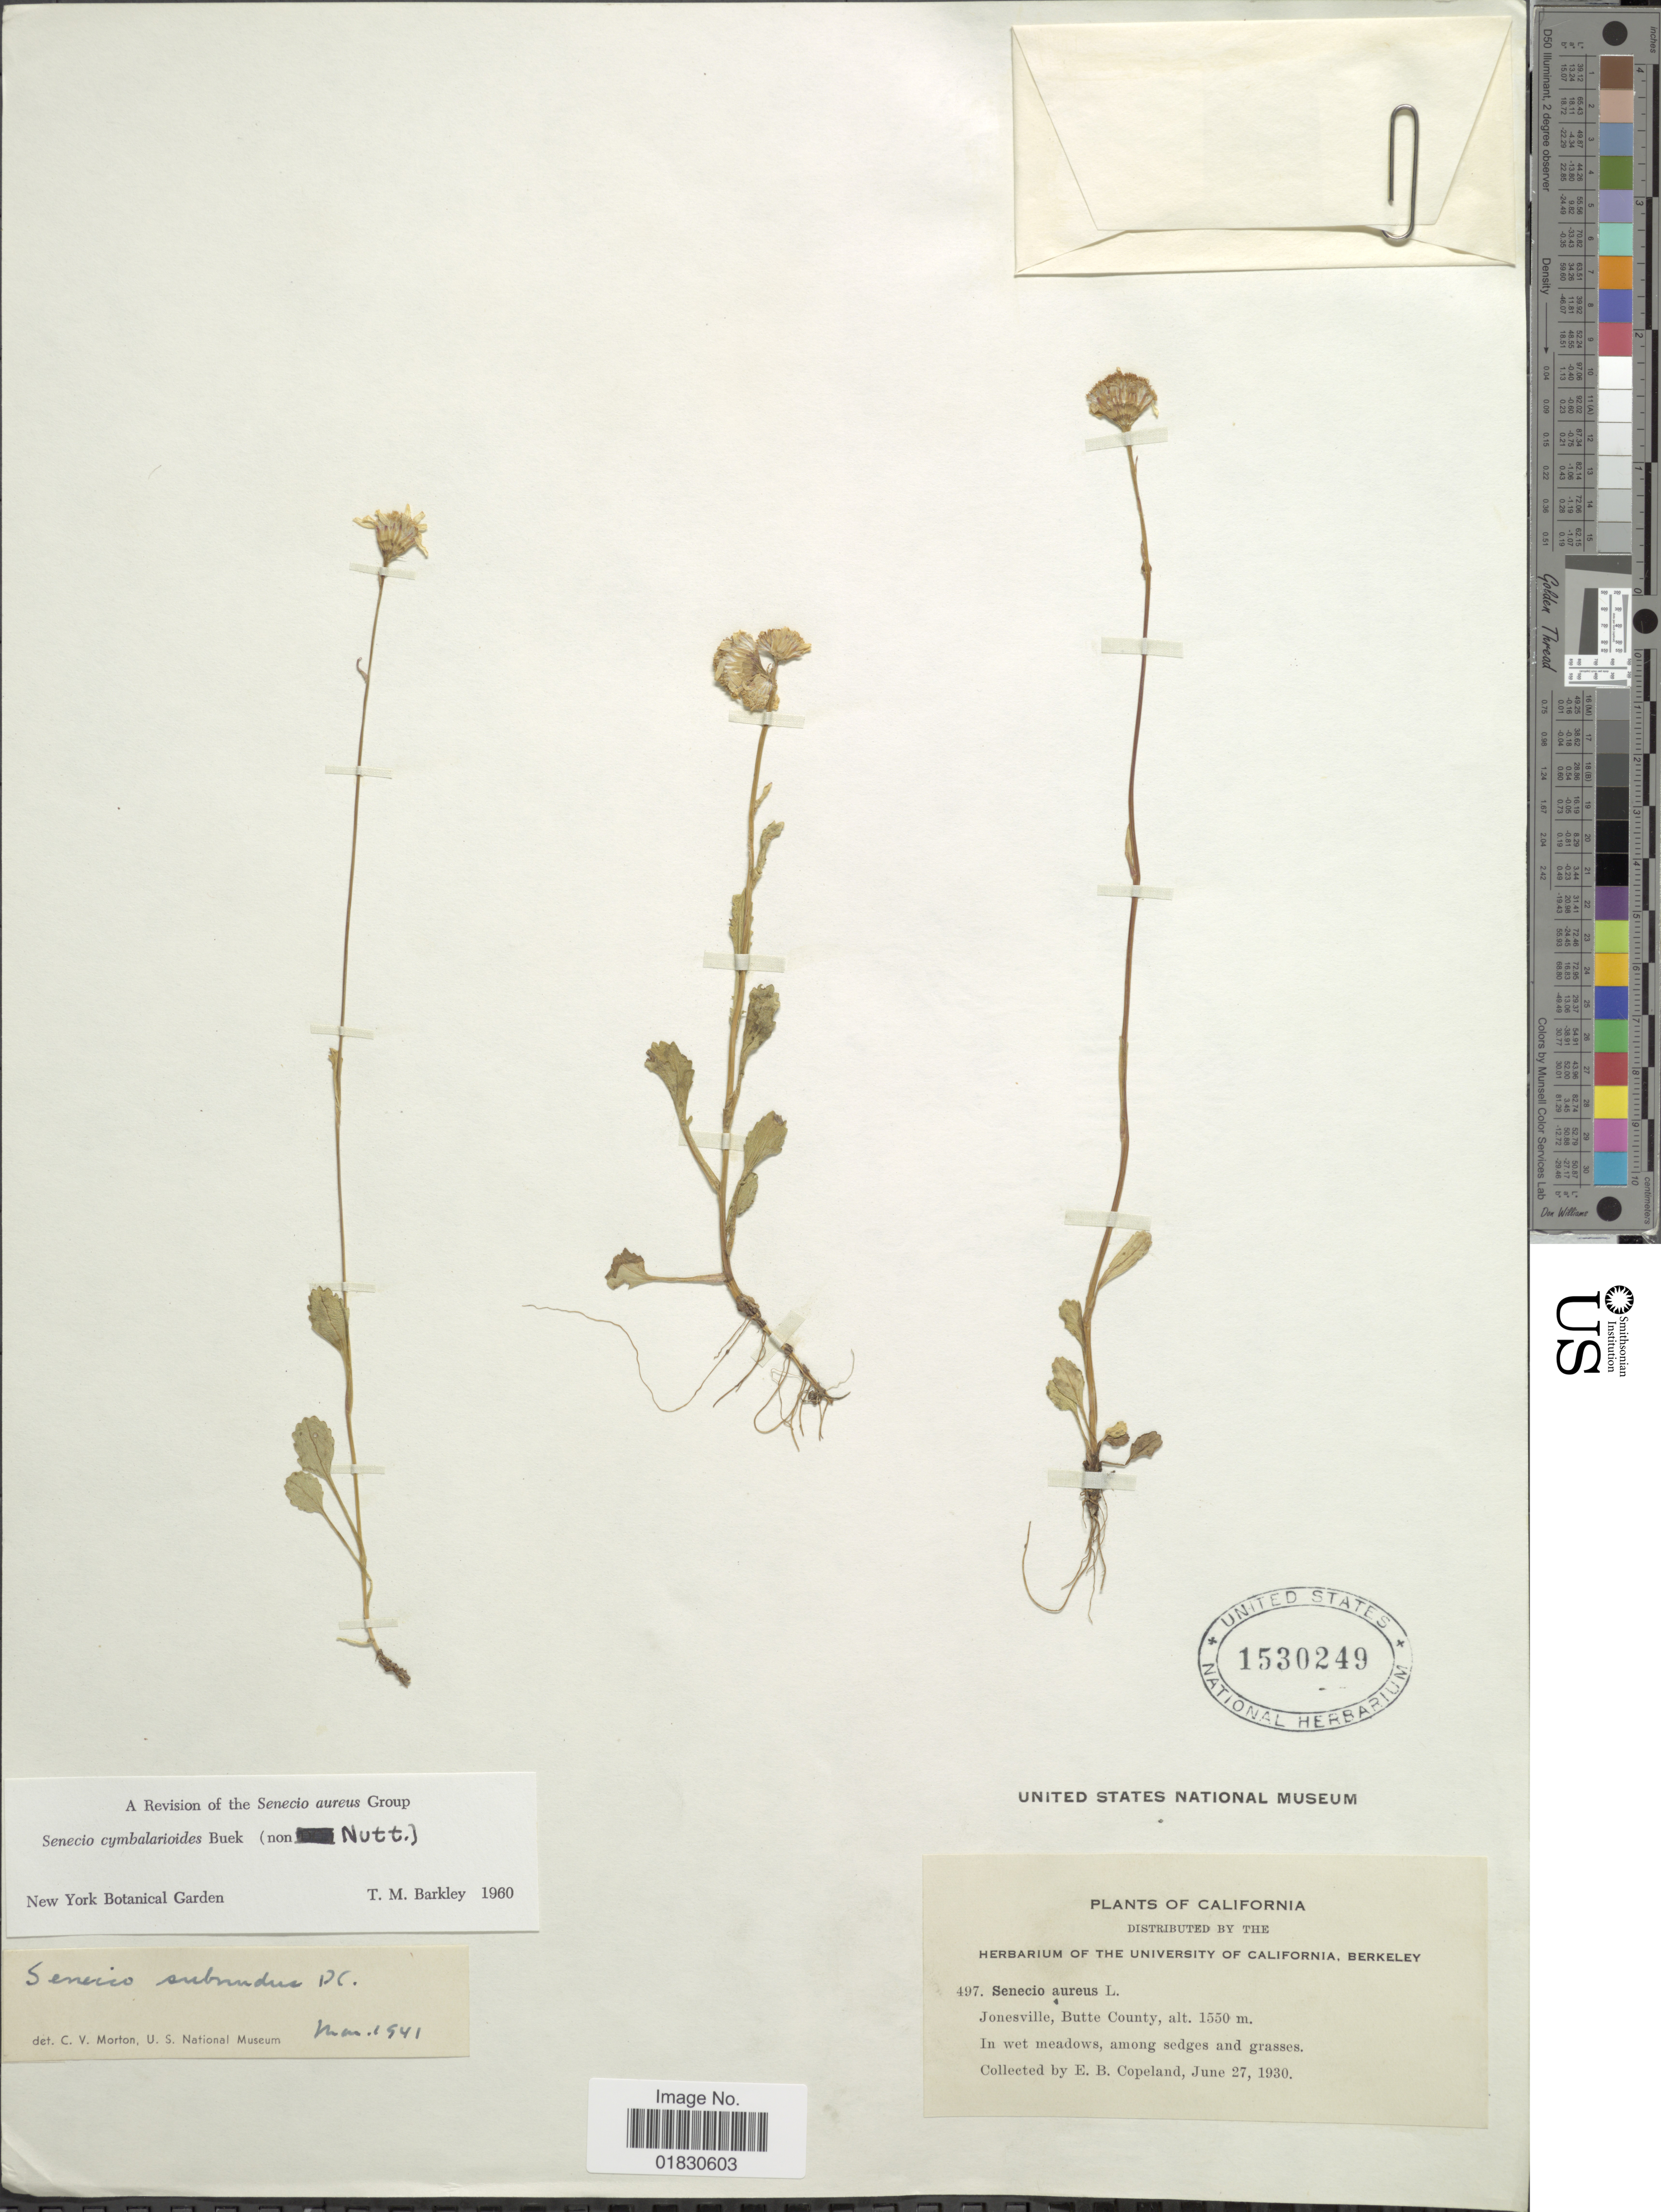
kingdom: Plantae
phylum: Tracheophyta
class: Magnoliopsida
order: Asterales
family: Asteraceae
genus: Packera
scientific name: Packera cymbalarioides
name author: (H. Buek) W.A. Weber & Á. Löve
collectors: E. B. Copeland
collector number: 497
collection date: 1930-06-27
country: United States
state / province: California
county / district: Butte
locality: Jonesville, Butte County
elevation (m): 1550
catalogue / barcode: US 1530249